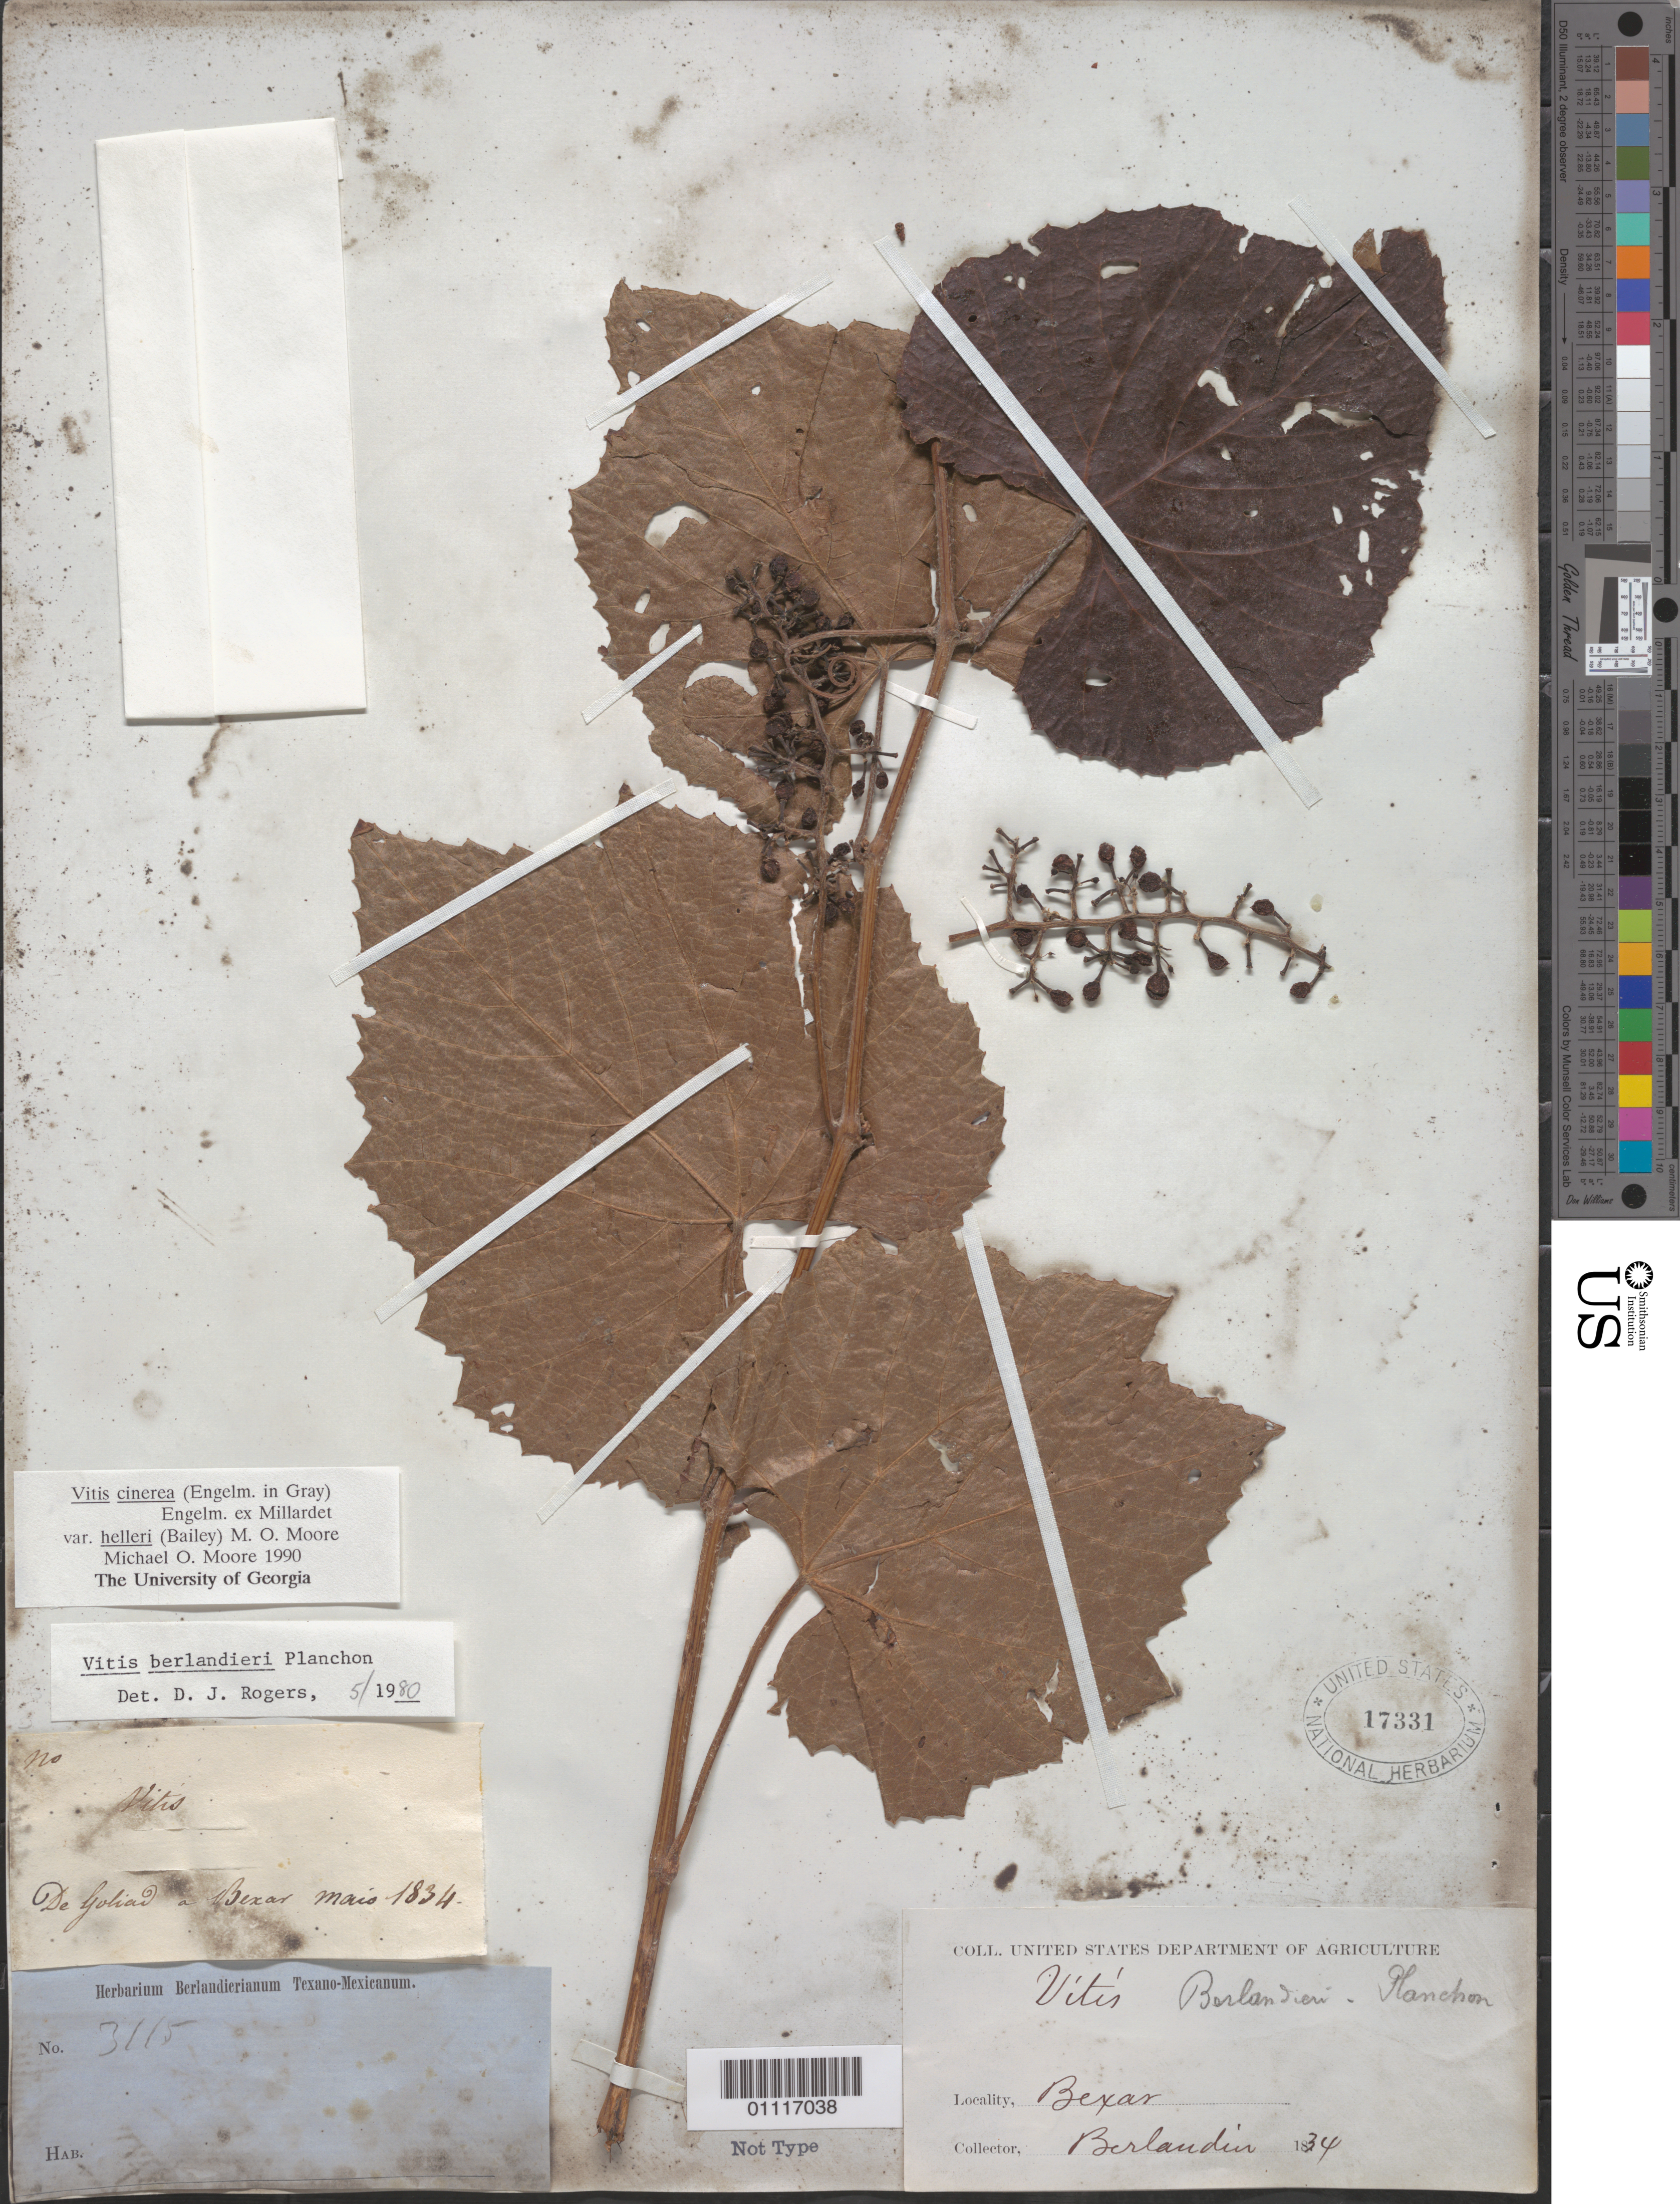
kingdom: Plantae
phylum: Tracheophyta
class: Magnoliopsida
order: Vitales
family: Vitaceae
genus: Vitis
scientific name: Vitis cinerea var. helleri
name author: (L.H. Bailey) M.O. Moore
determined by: Moore, M. O.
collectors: J. L. Berlandier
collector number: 3115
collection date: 1834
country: United States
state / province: Texas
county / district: Bexar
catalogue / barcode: US 17331